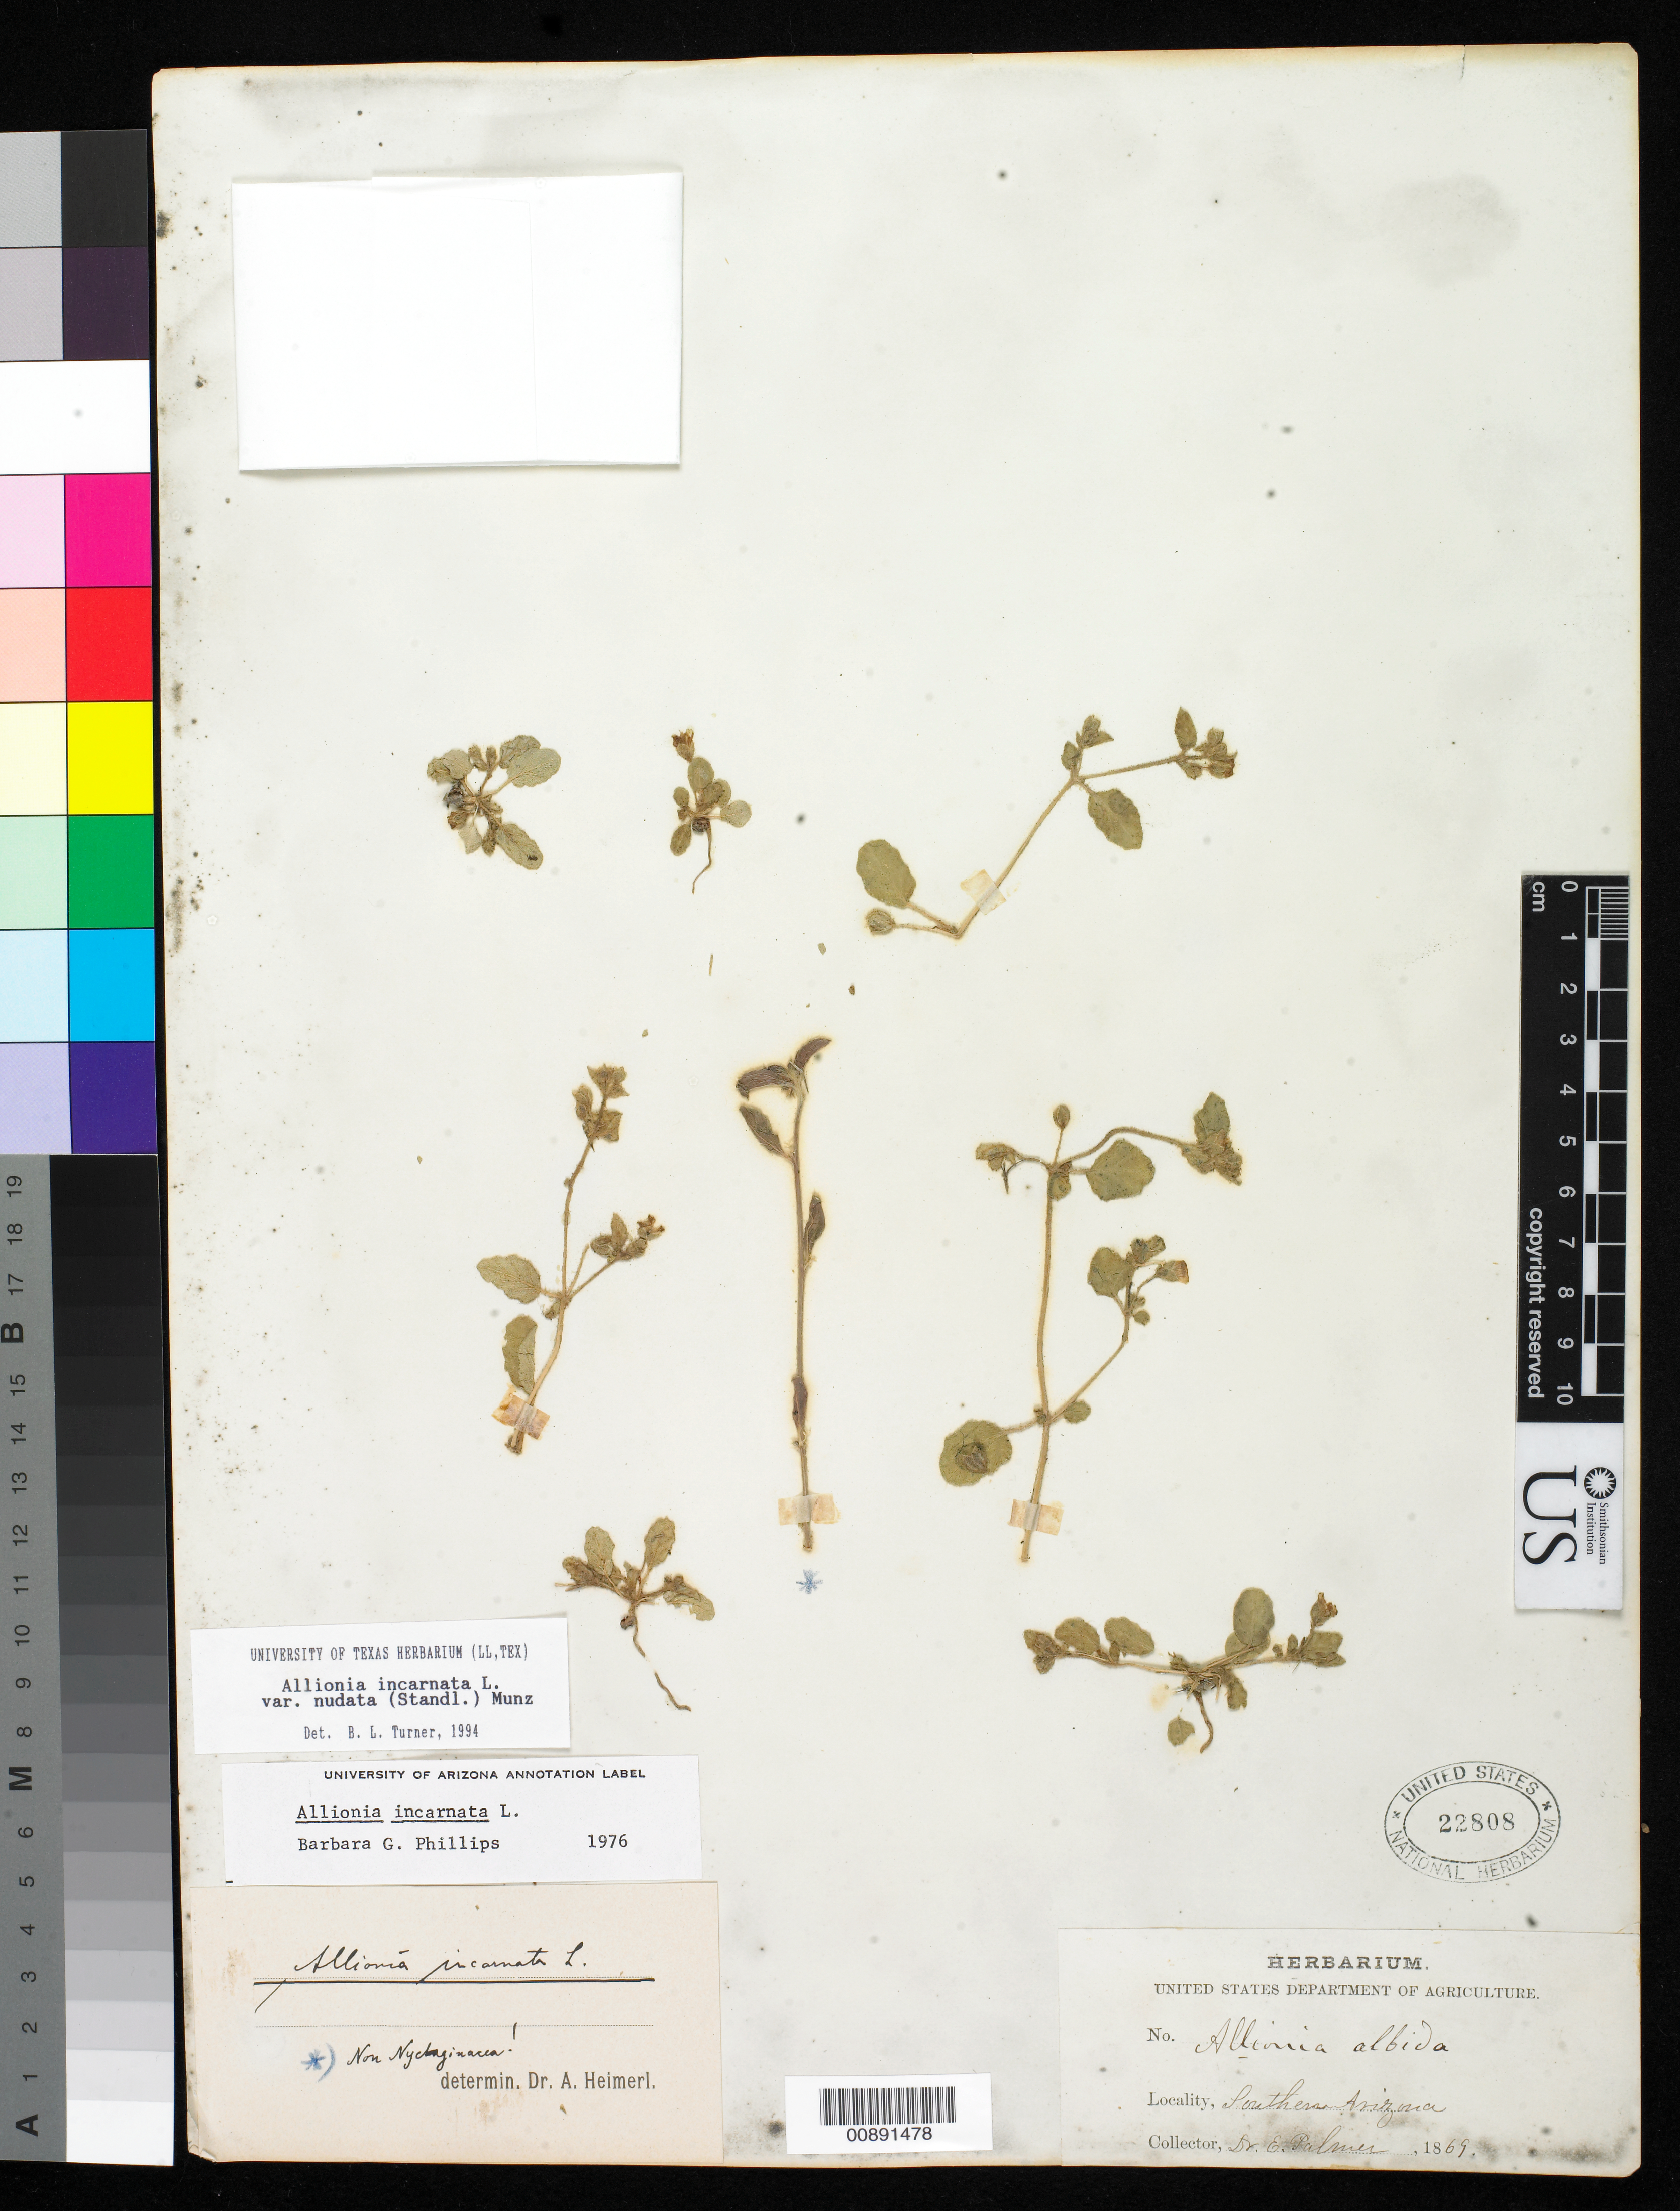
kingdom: Plantae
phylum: Tracheophyta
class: Magnoliopsida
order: Caryophyllales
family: Nyctaginaceae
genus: Allionia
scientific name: Allionia incarnata var. nudata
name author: (Standl.) Munz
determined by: Turner, B. L.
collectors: E. Palmer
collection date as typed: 1869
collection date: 1869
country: United States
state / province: Arizona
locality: Southern Arizona.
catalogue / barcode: US 22808